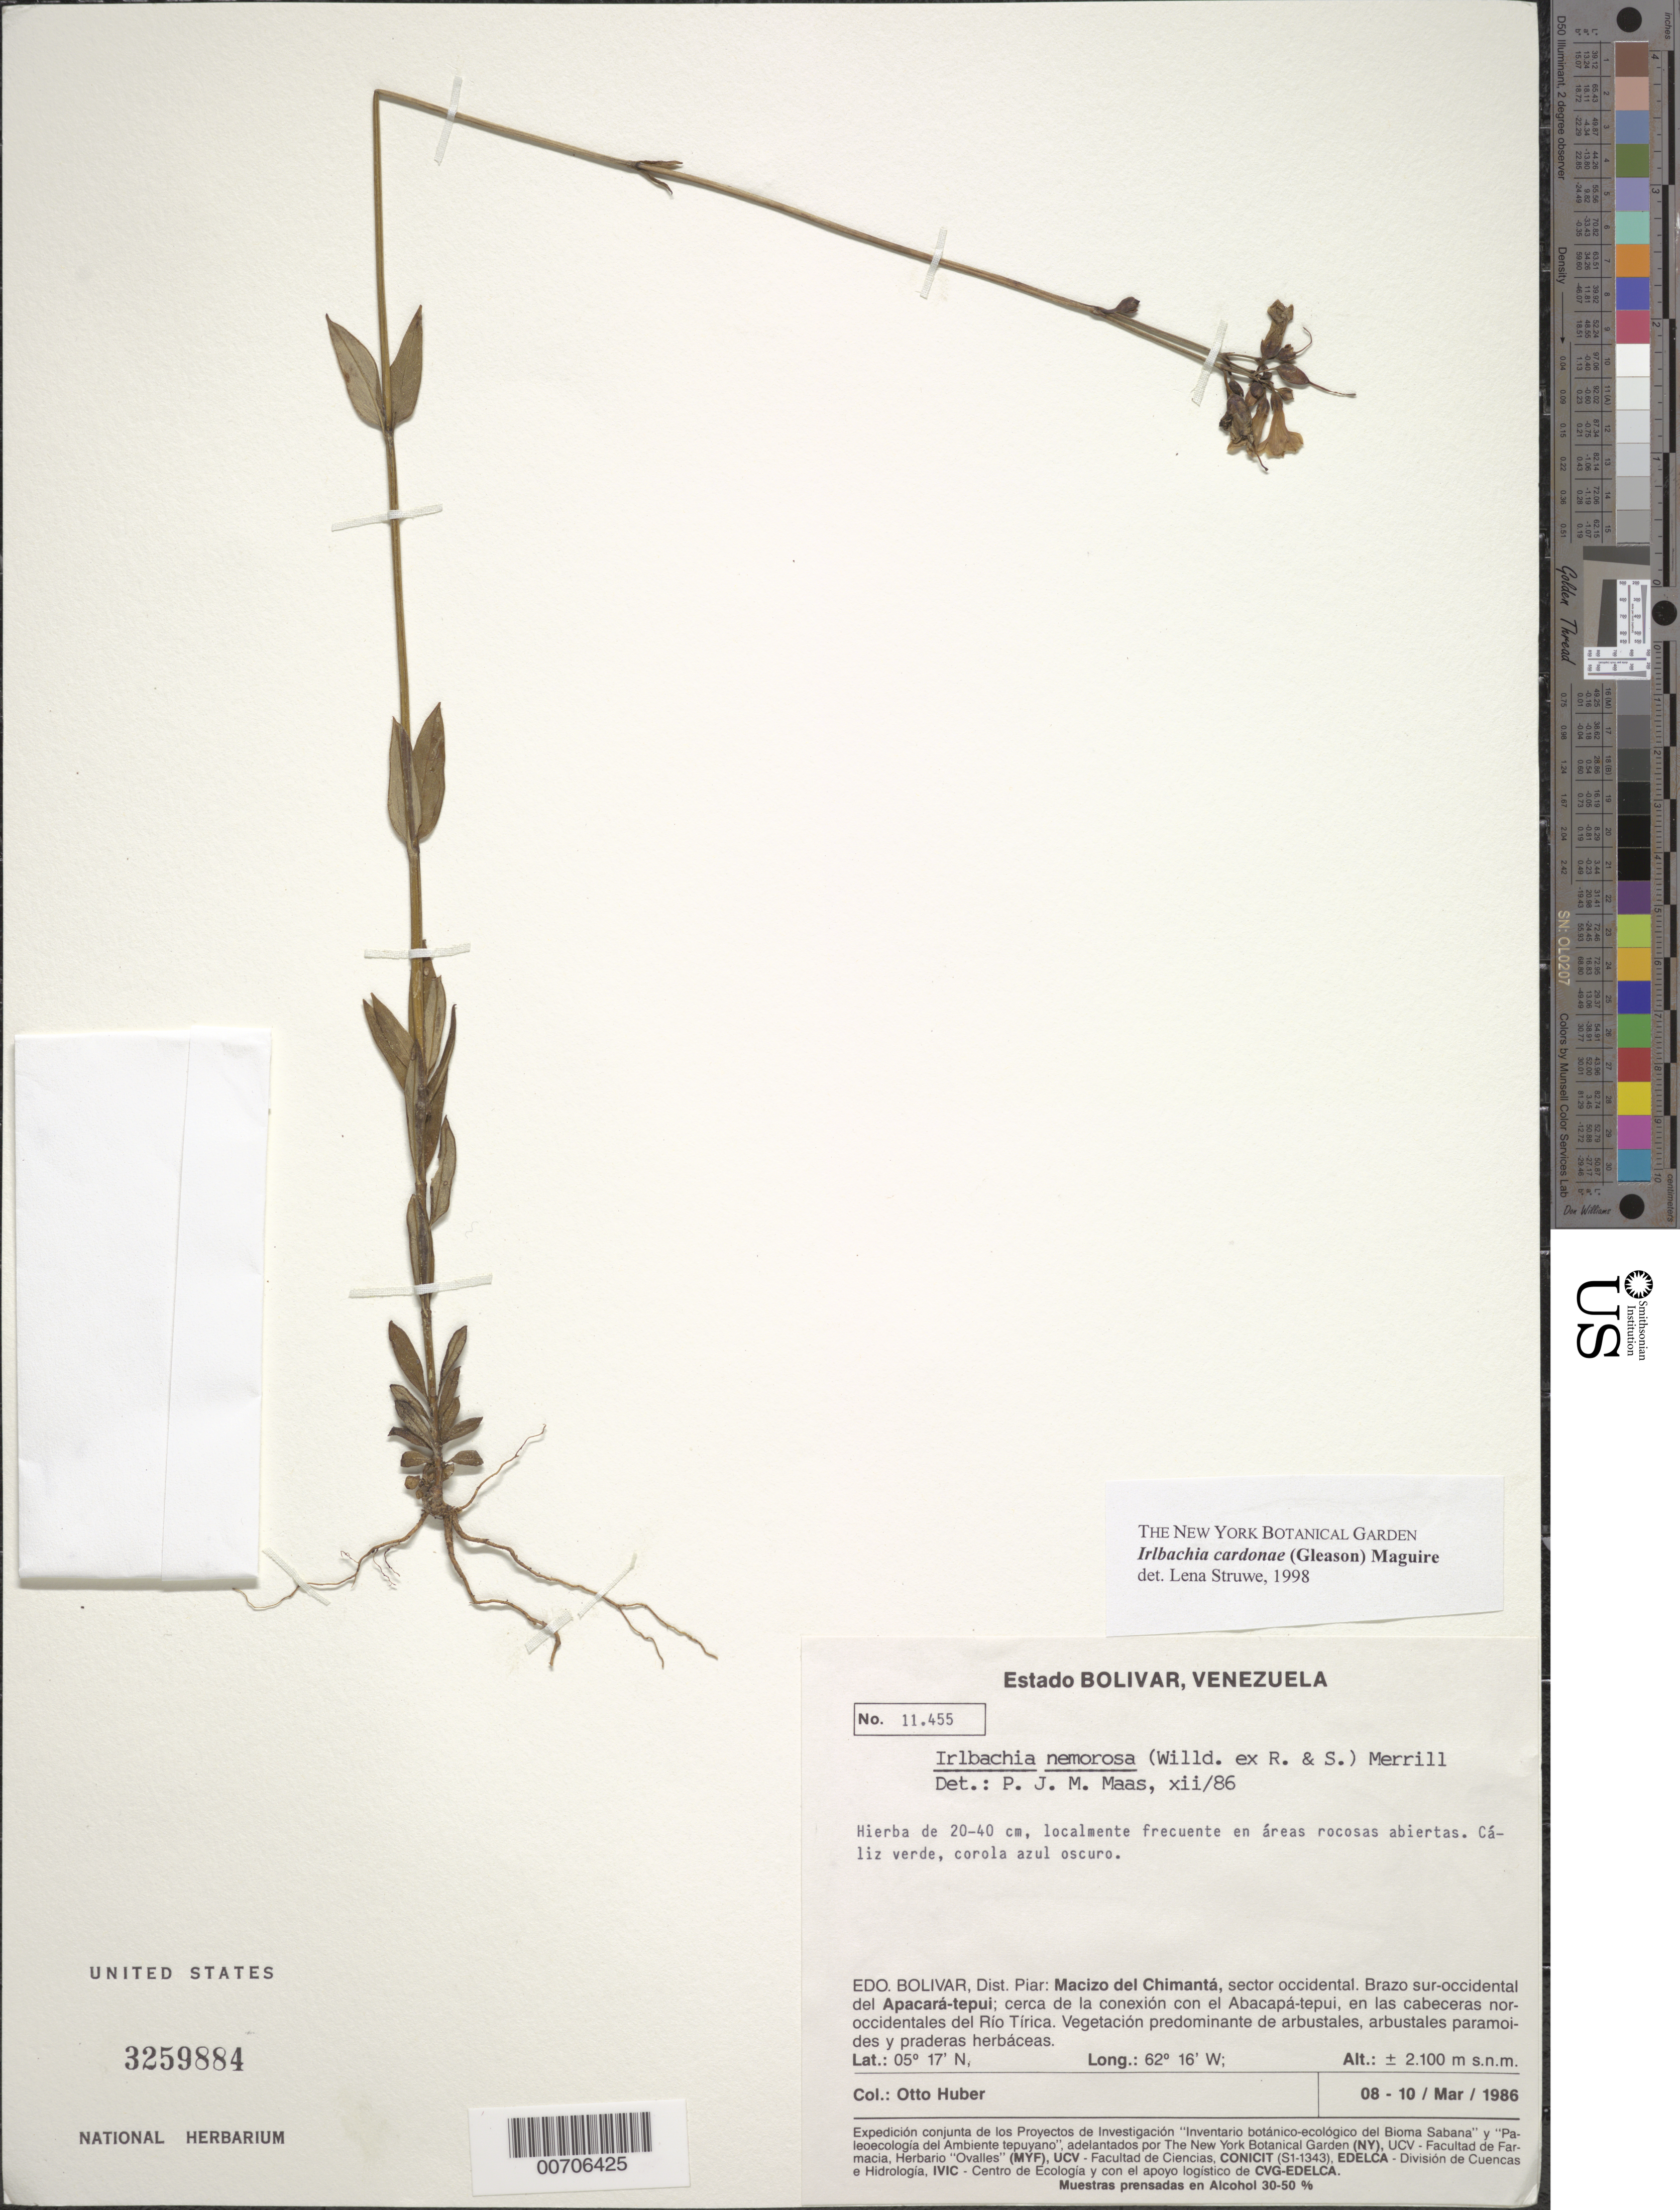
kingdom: Plantae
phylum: Tracheophyta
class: Magnoliopsida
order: Gentianales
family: Gentianaceae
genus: Irlbachia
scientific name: Irlbachia cardonae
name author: (Gleason) Maguire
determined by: Struwe, L.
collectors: O. Huber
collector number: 11455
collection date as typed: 8-Mar-86 to 10-Mar-86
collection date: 1986-03-08/1986-03-10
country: Venezuela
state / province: Bolívar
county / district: Piar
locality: Macizo del Chimantá, sur-occidental del Apacará-tepuí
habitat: Areas rocosas abiertas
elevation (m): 2100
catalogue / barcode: US 3259884